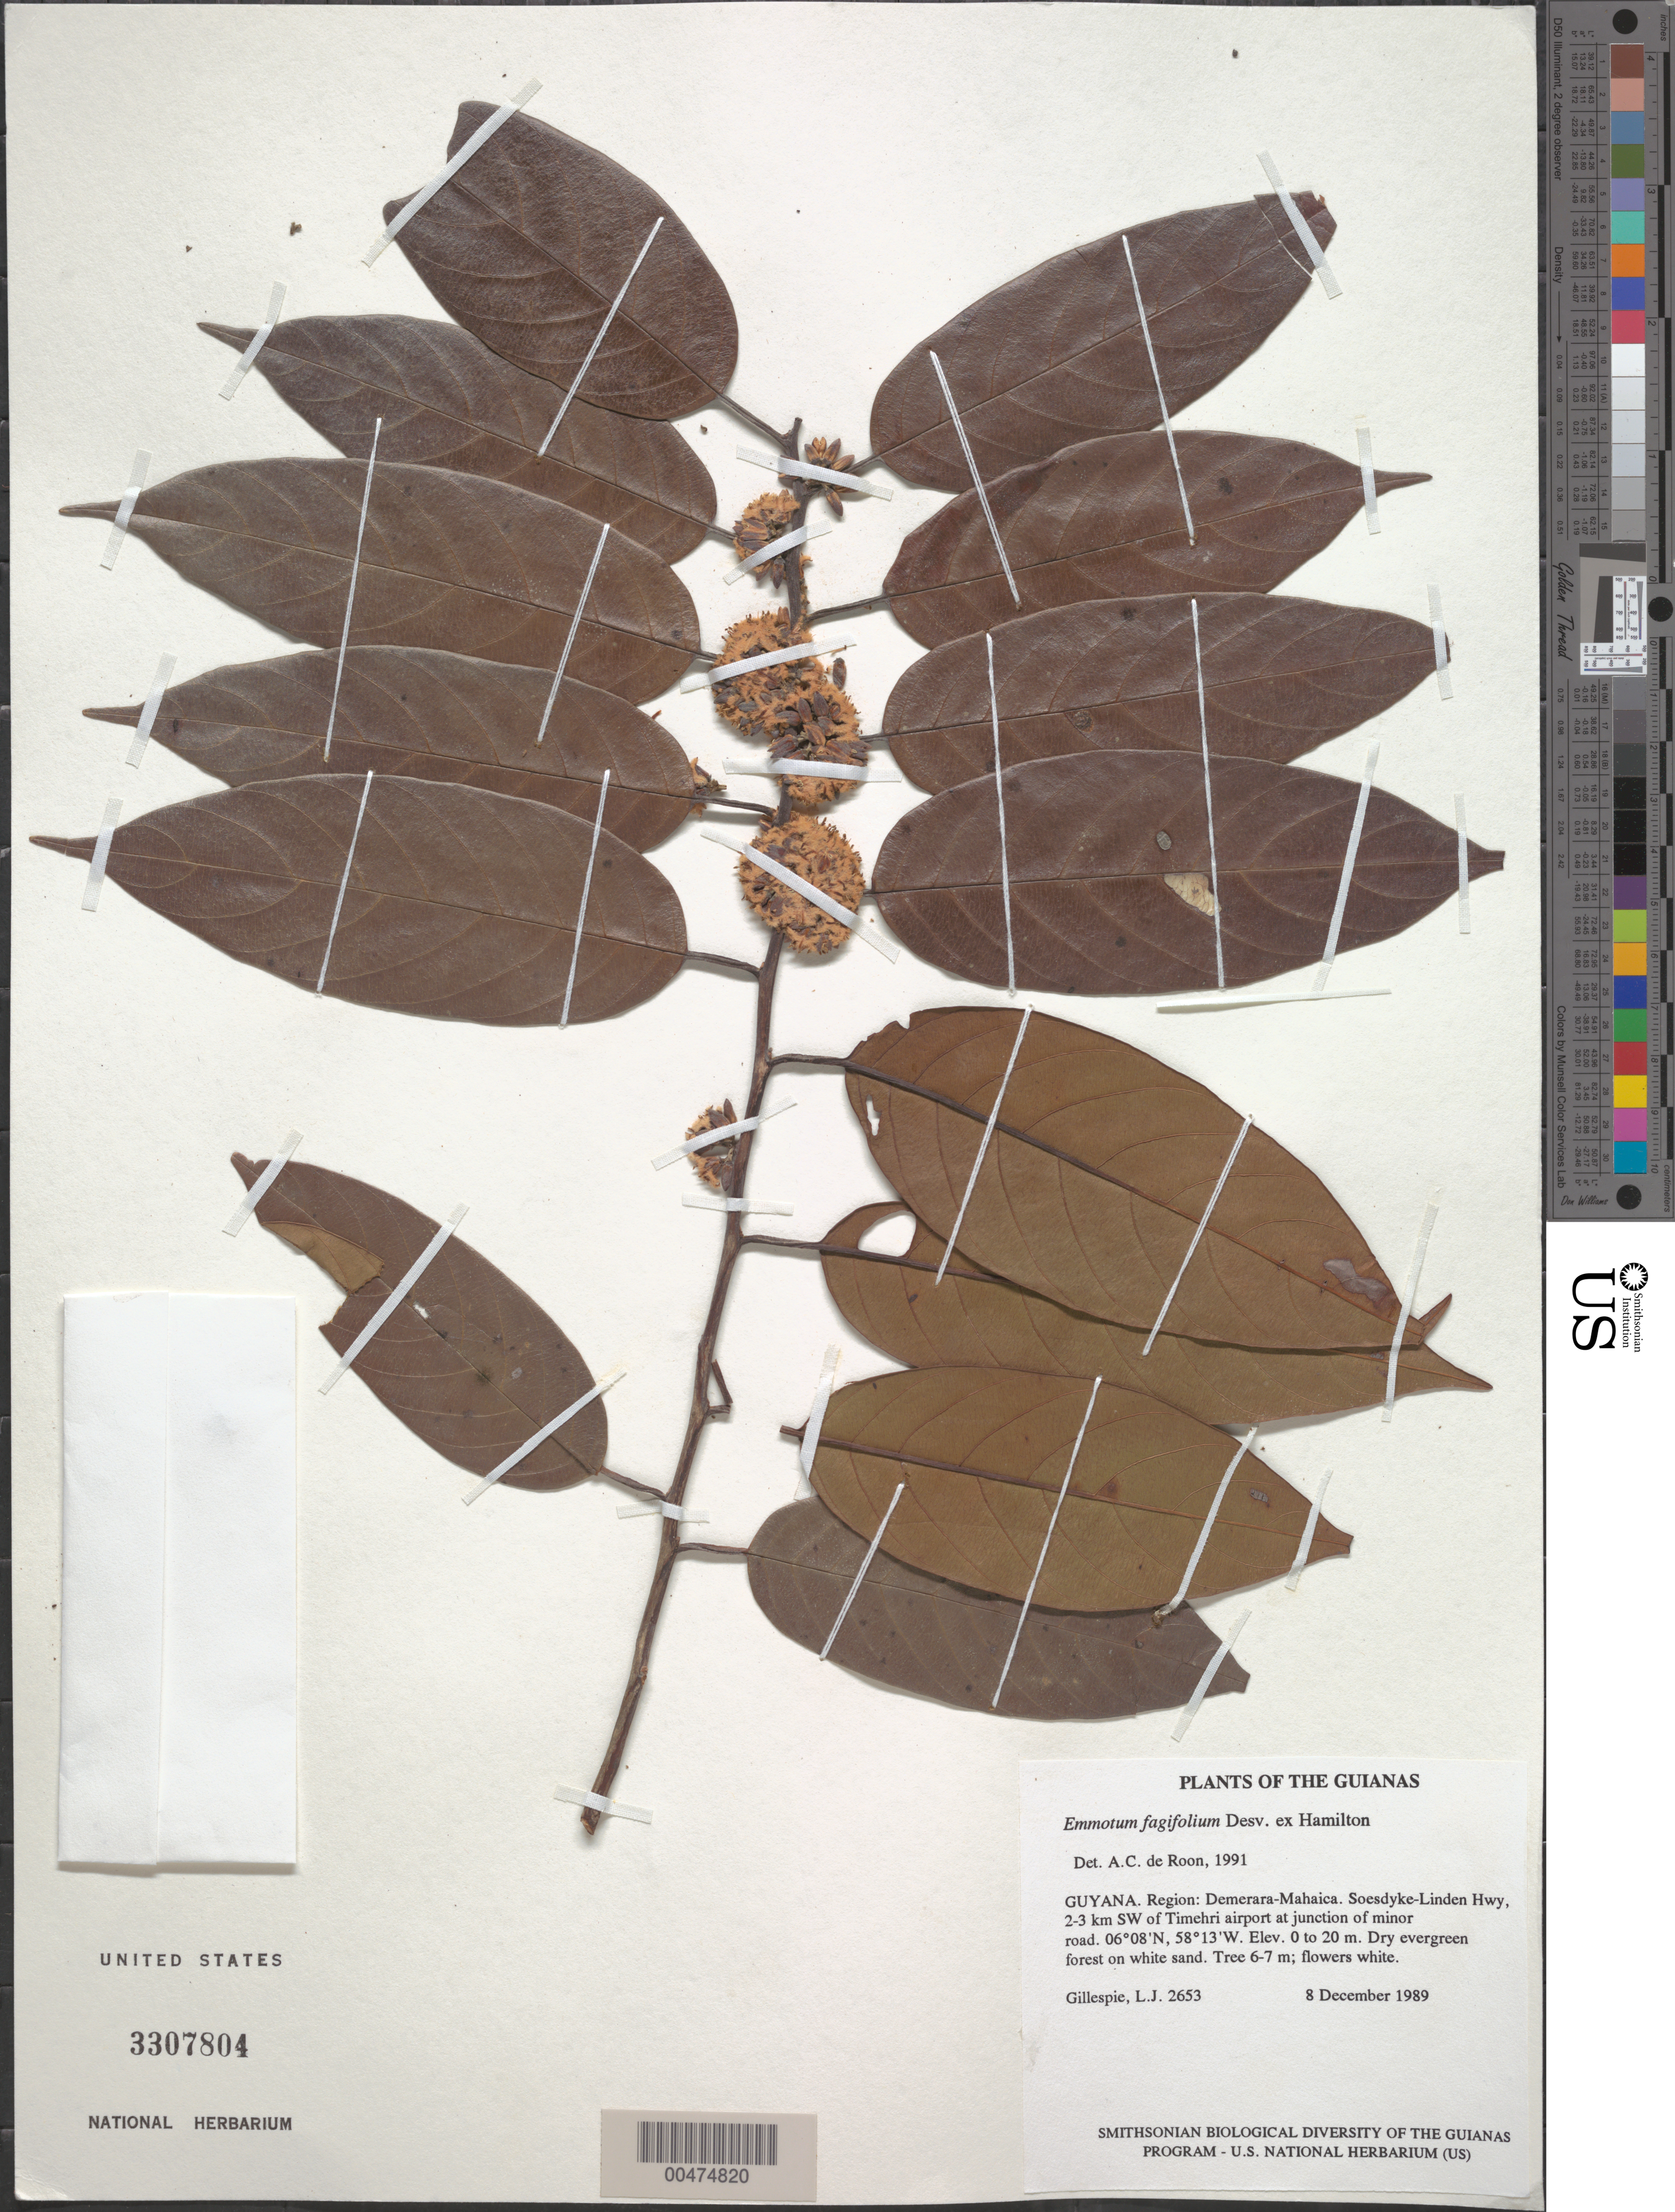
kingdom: Plantae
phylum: Tracheophyta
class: Magnoliopsida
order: Metteniusales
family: Metteniusaceae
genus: Emmotum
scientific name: Emmotum fagifolium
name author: Desv. ex Ham.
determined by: de Roon, A. C.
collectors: L. J. Gillespie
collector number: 2653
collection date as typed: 8 December 1989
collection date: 1989-12-08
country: Guyana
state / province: Demerara-Mahaica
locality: Soesdyke-Linden Hwy, 2-3 km SW of Timehri airport at junction of minor road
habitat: Dry evergreen forest on white sand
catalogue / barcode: US 3307804